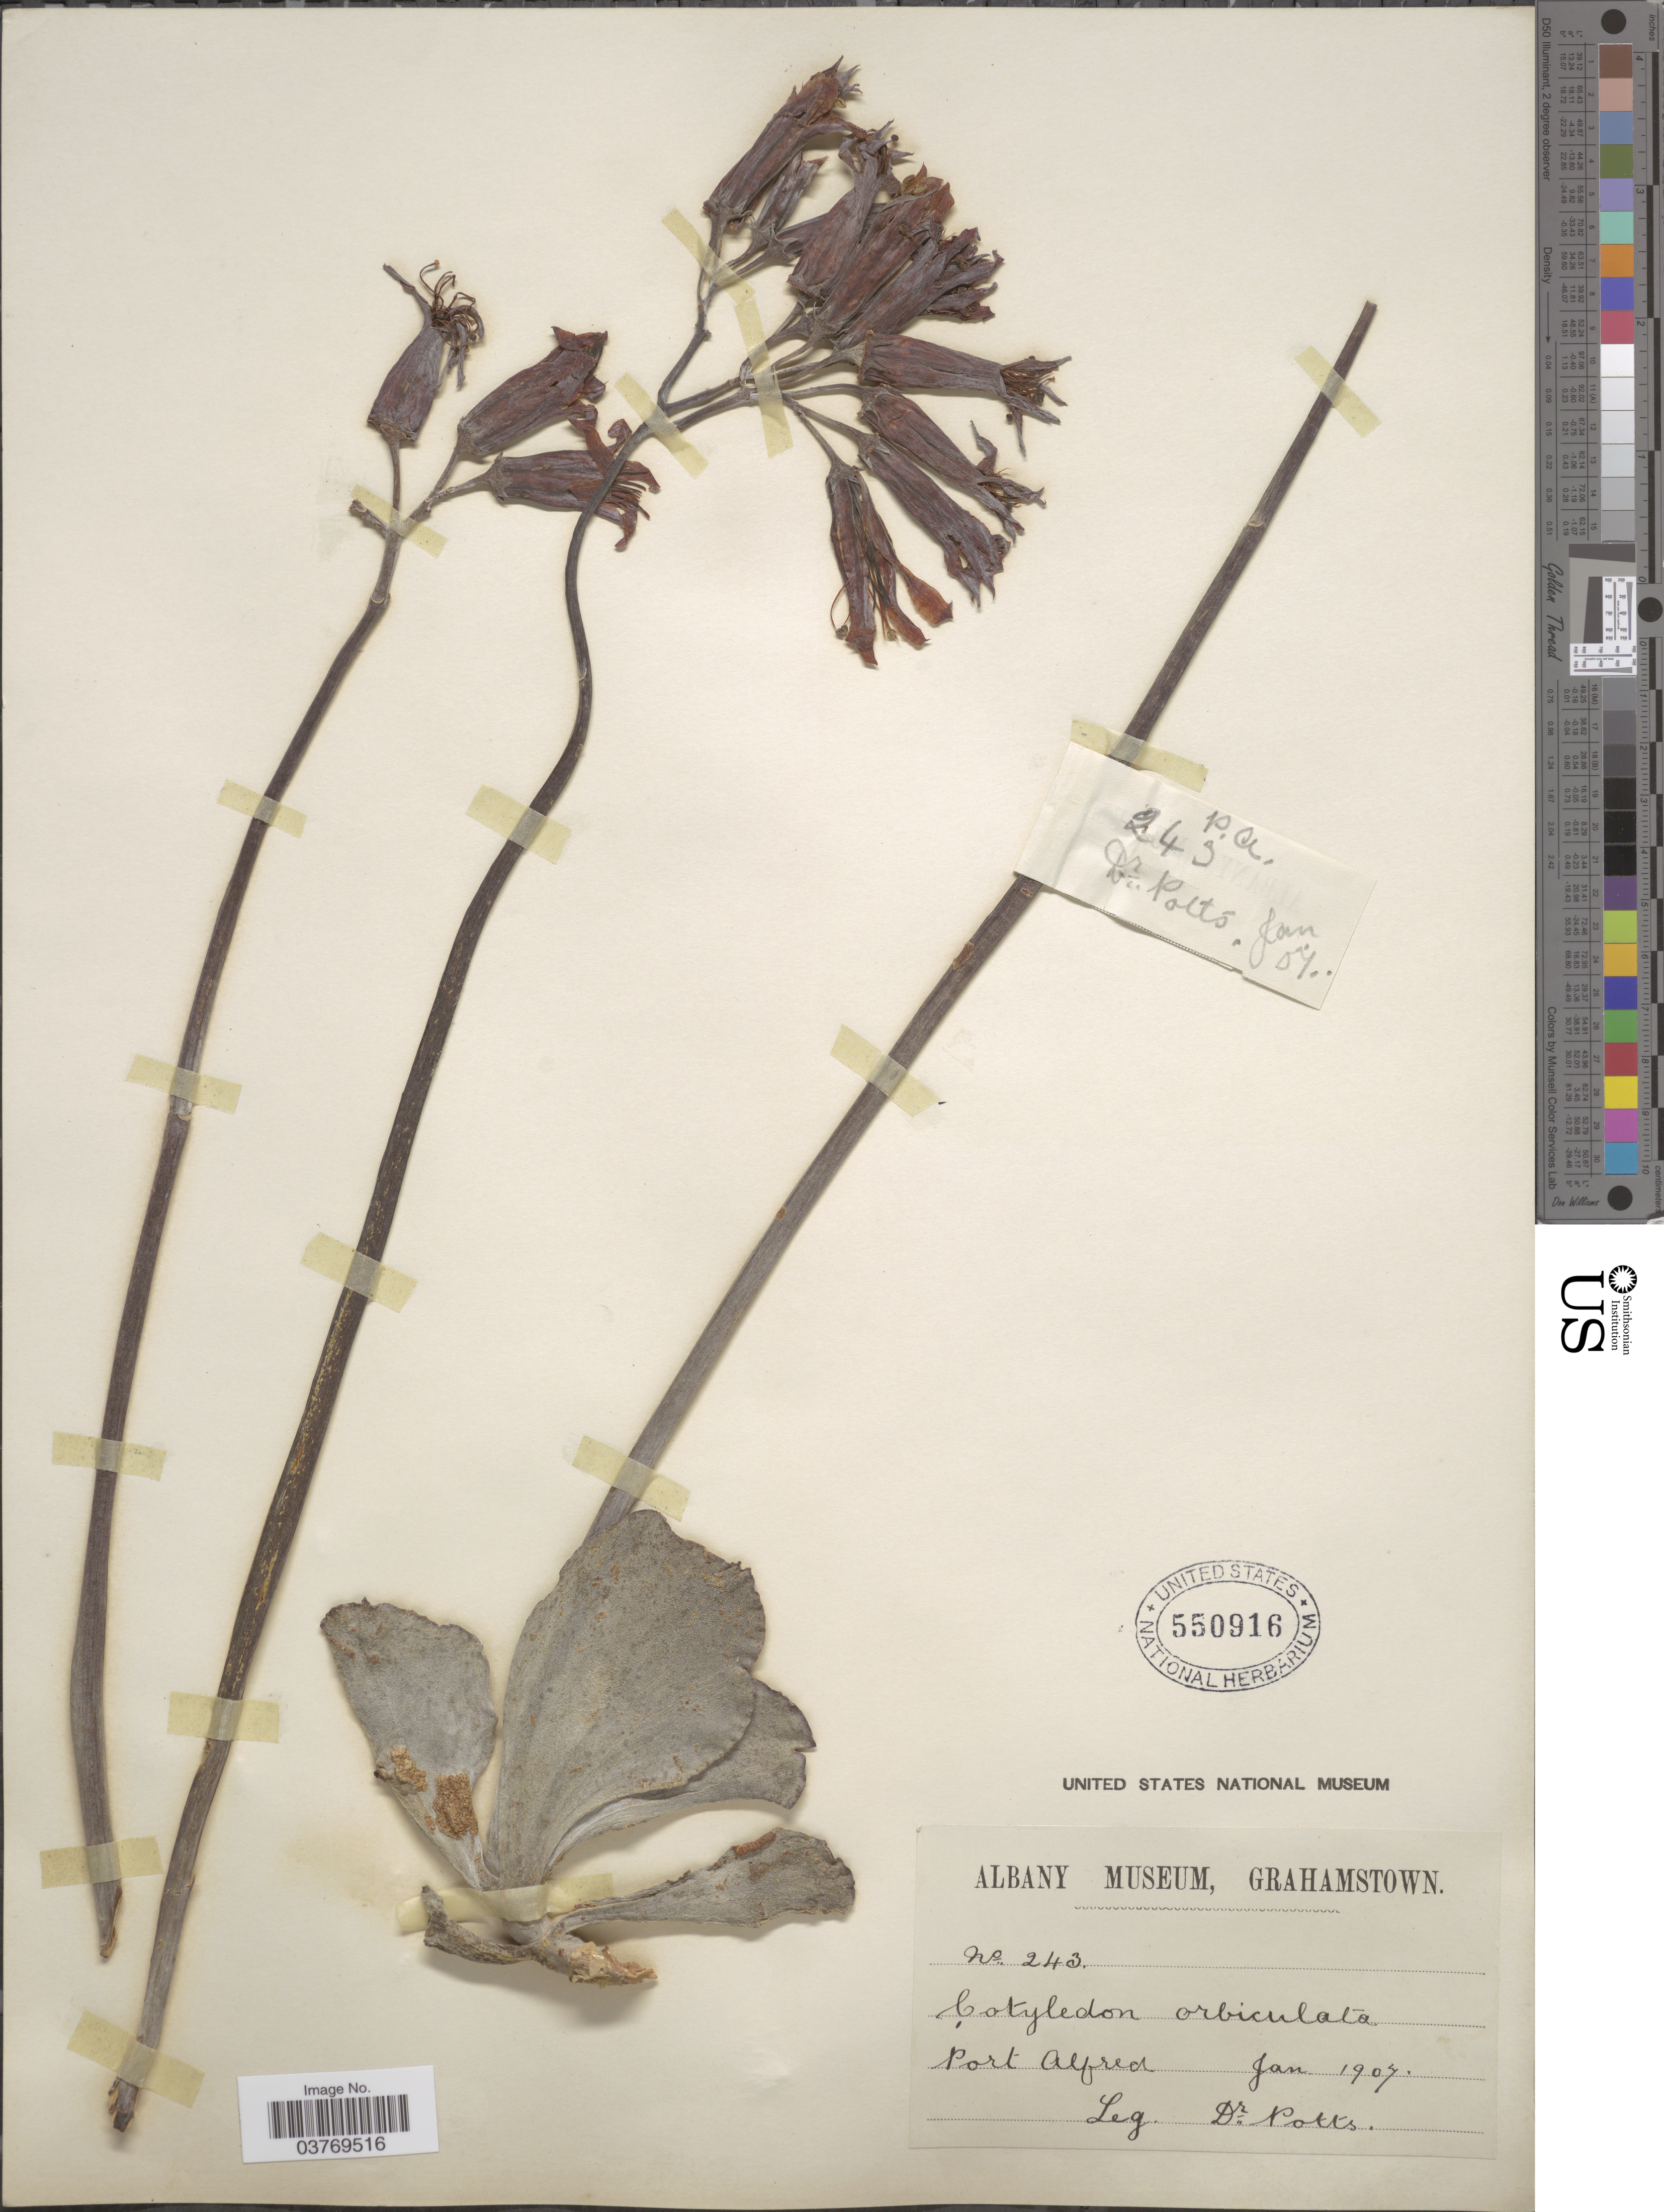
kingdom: Plantae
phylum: Tracheophyta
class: Magnoliopsida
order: Saxifragales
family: Crassulaceae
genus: Cotyledon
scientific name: Cotyledon orbiculata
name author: L.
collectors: Potts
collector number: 243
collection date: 1907-01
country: South Africa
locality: Port Alfred.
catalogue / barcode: US 550916